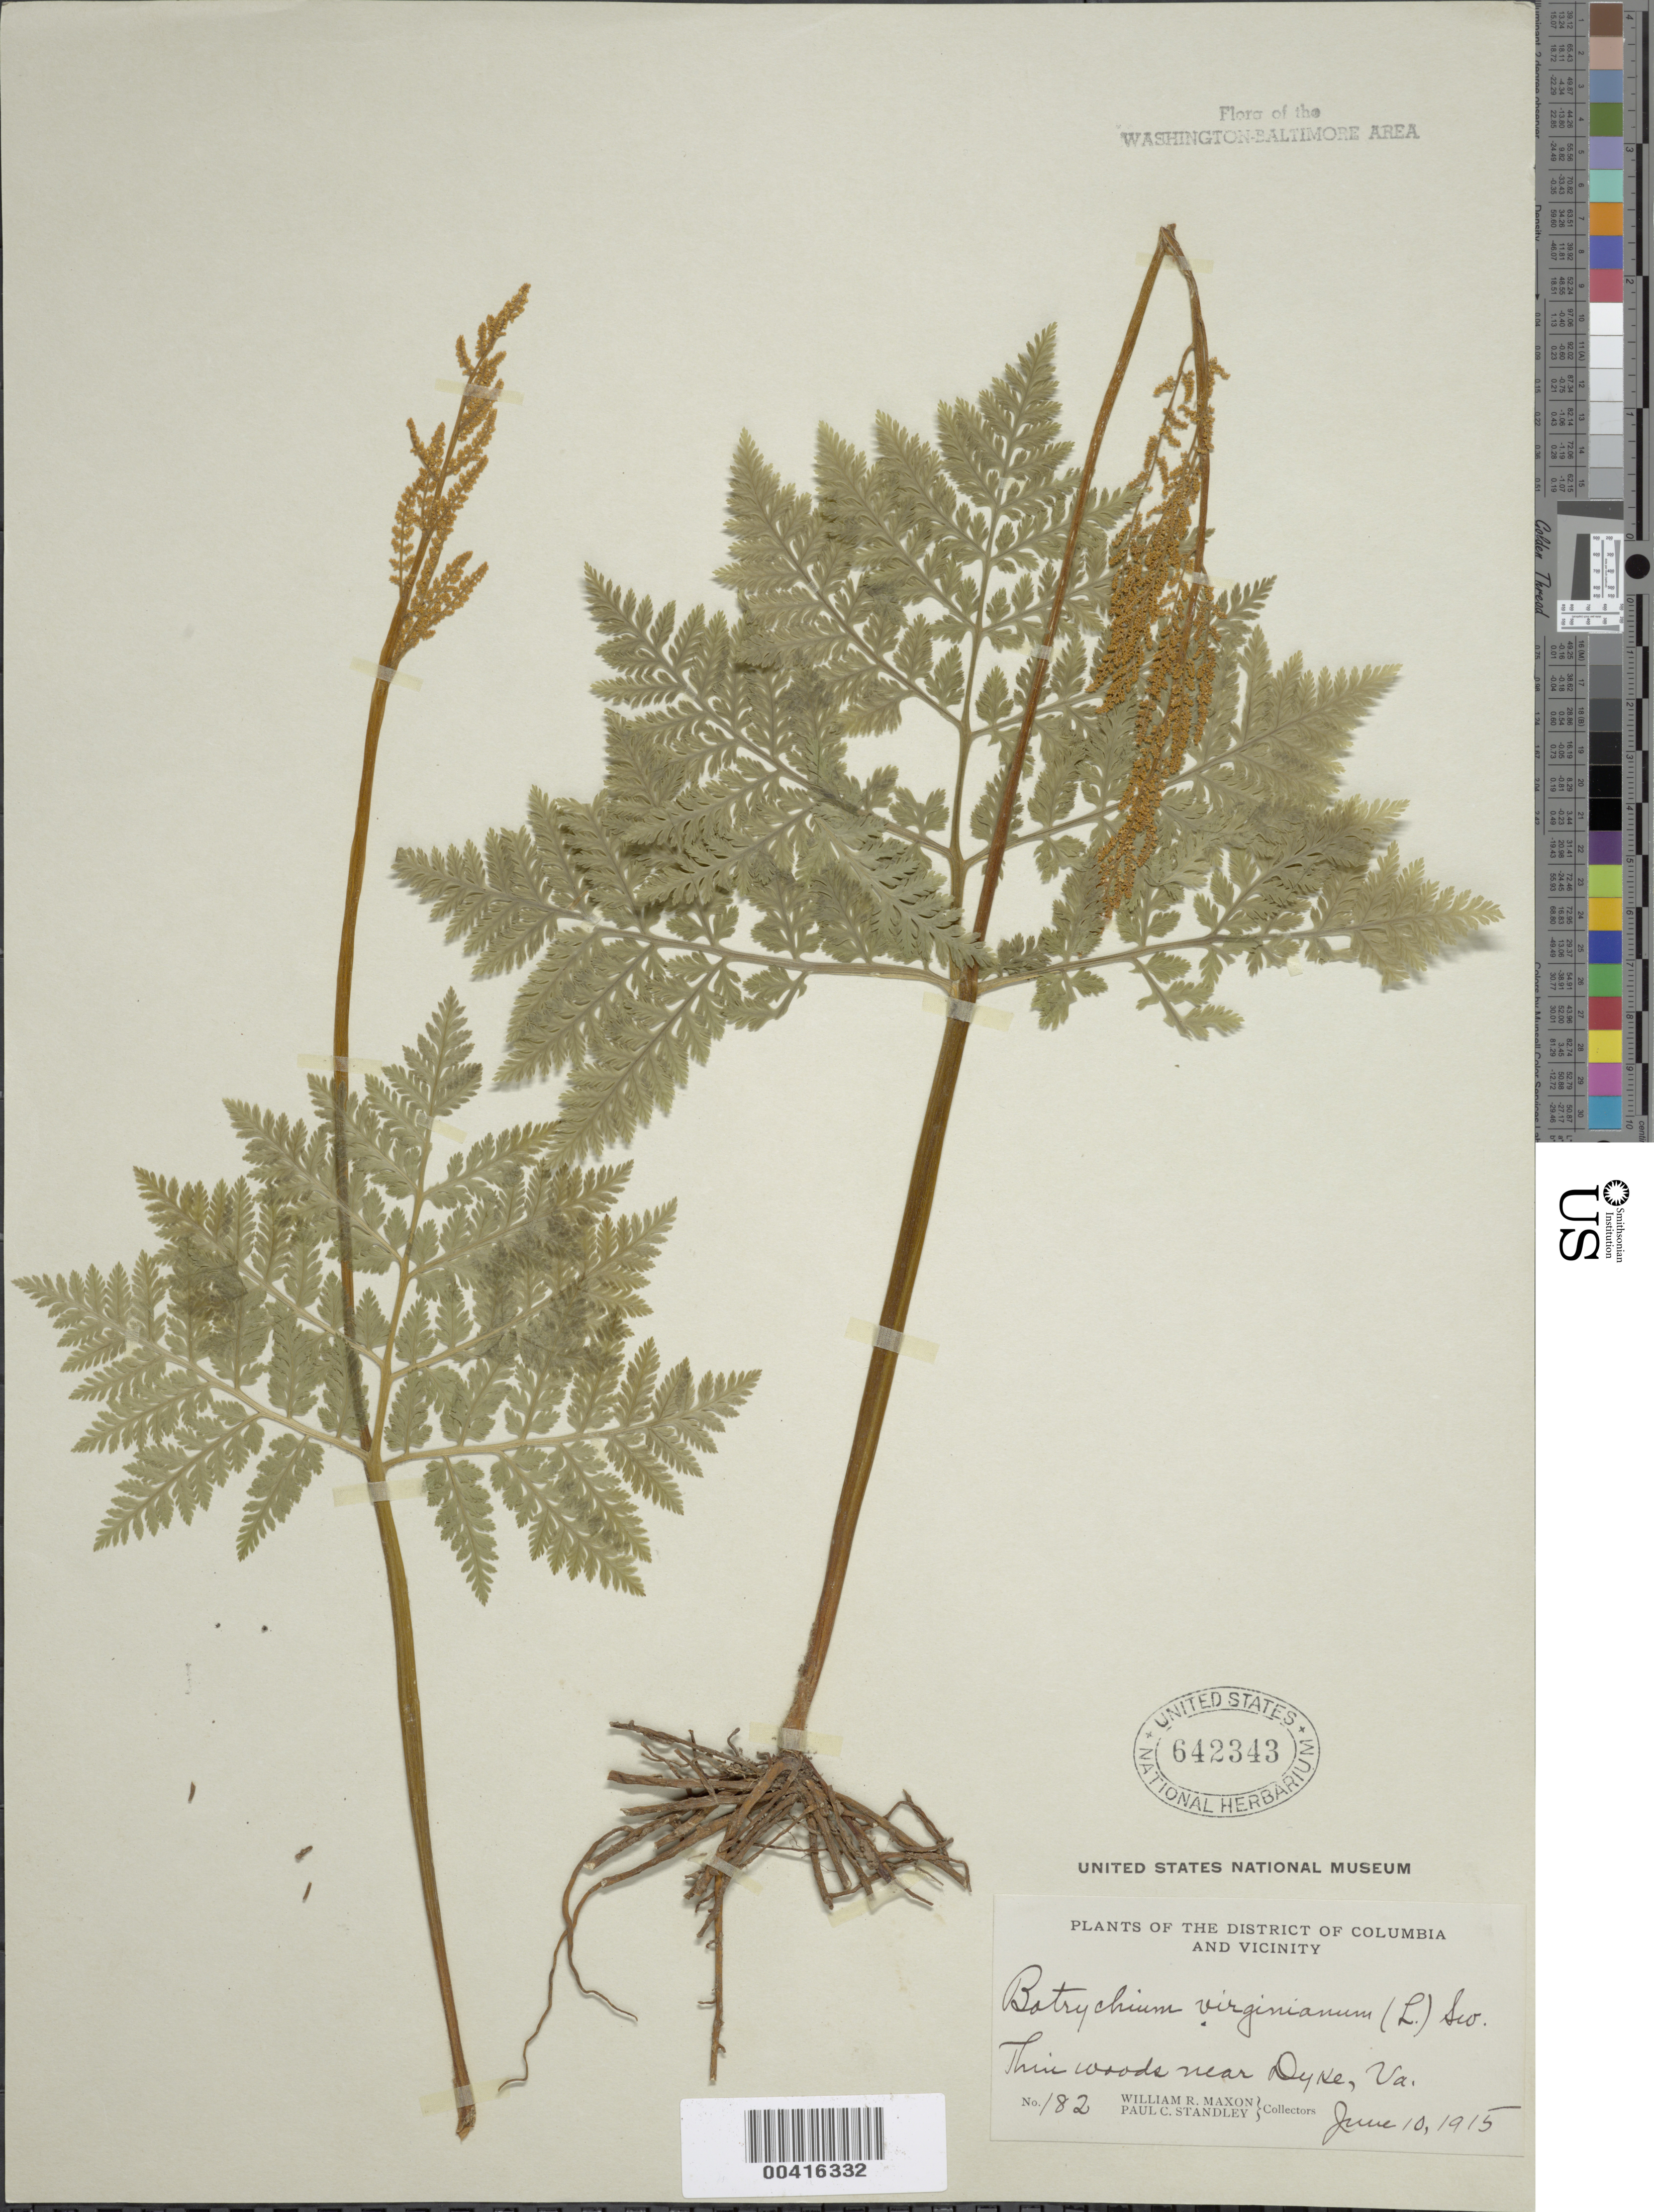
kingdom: Plantae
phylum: Tracheophyta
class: Polypodiopsida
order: Ophioglossales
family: Ophioglossaceae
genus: Botrychium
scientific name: Botrychium virginianum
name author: (L.) Sw.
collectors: W. R. Maxon & P. C. Standley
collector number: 182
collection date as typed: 10 Jun 1915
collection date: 1915-06-10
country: United States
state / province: Virginia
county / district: Fairfax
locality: near Dyke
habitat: Thin woods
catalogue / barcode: US 642343